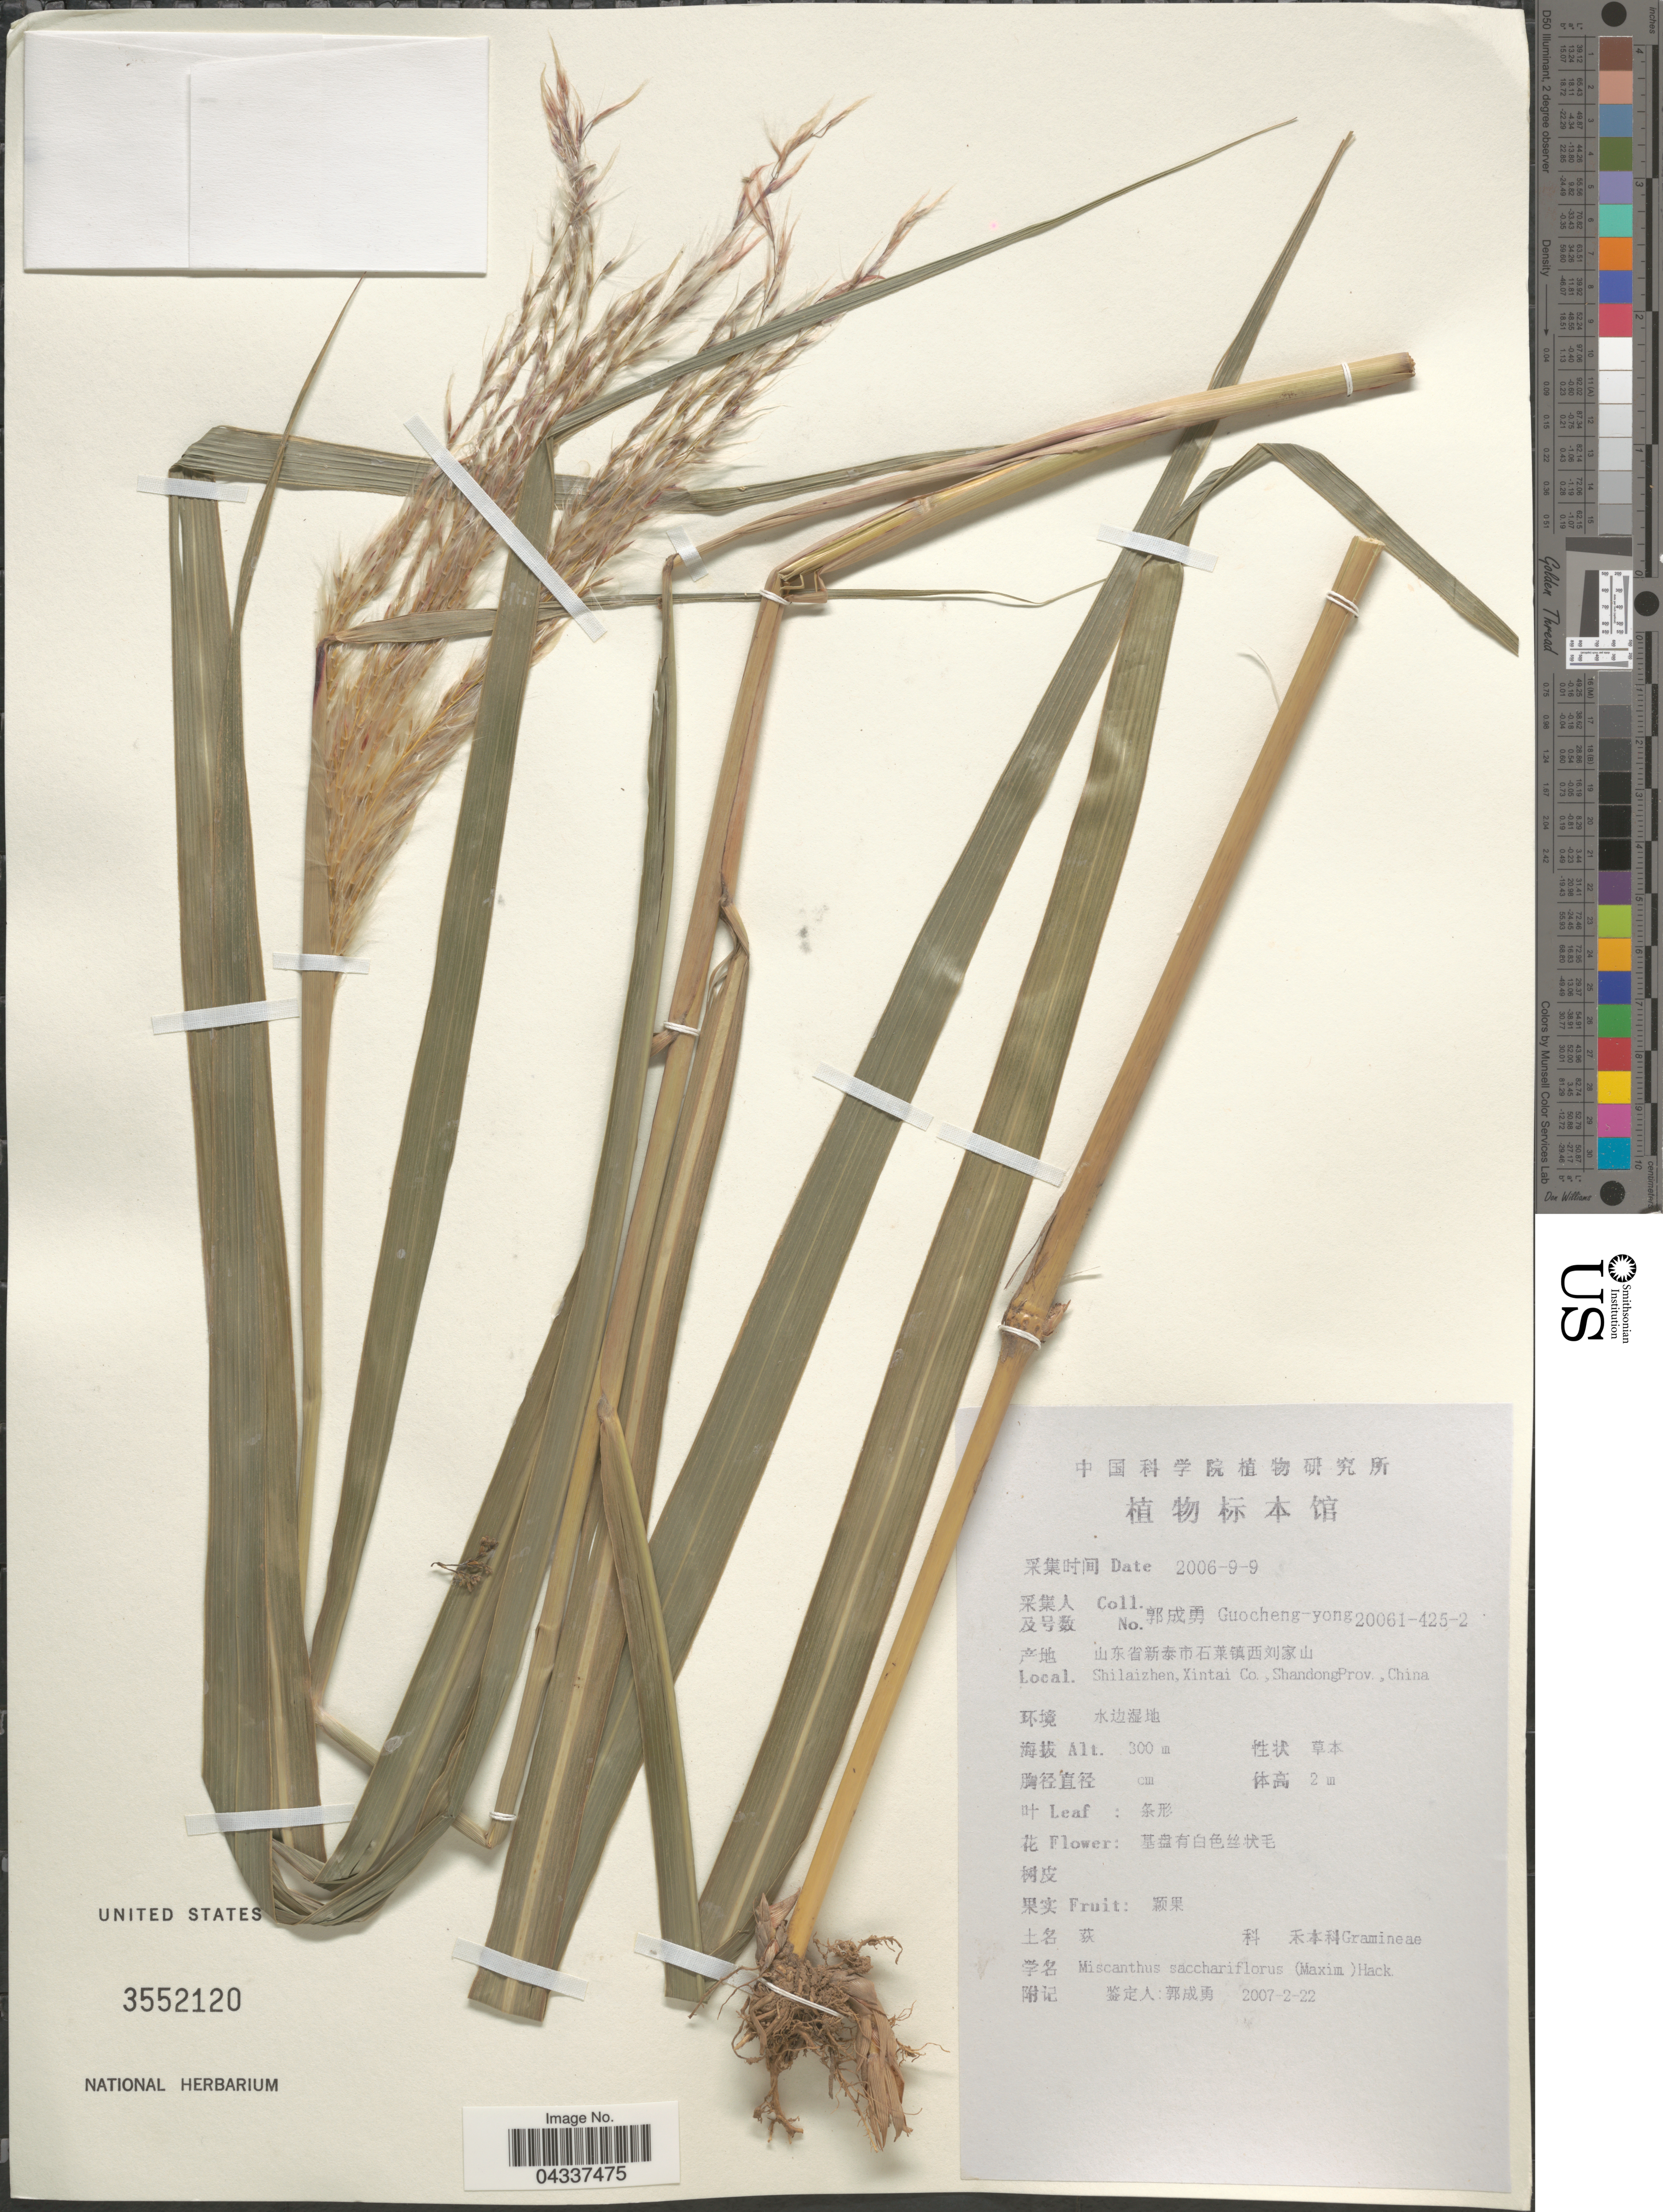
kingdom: Plantae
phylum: Tracheophyta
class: Liliopsida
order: Poales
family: Poaceae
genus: Miscanthus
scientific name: Miscanthus sacchariflorus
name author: (Maxim.) Hack.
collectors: Goucheng-yong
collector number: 20061-425-2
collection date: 2006-09-09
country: China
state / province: Shandong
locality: X. Shilaizhen, Xintai Co.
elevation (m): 300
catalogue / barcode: US 3552120